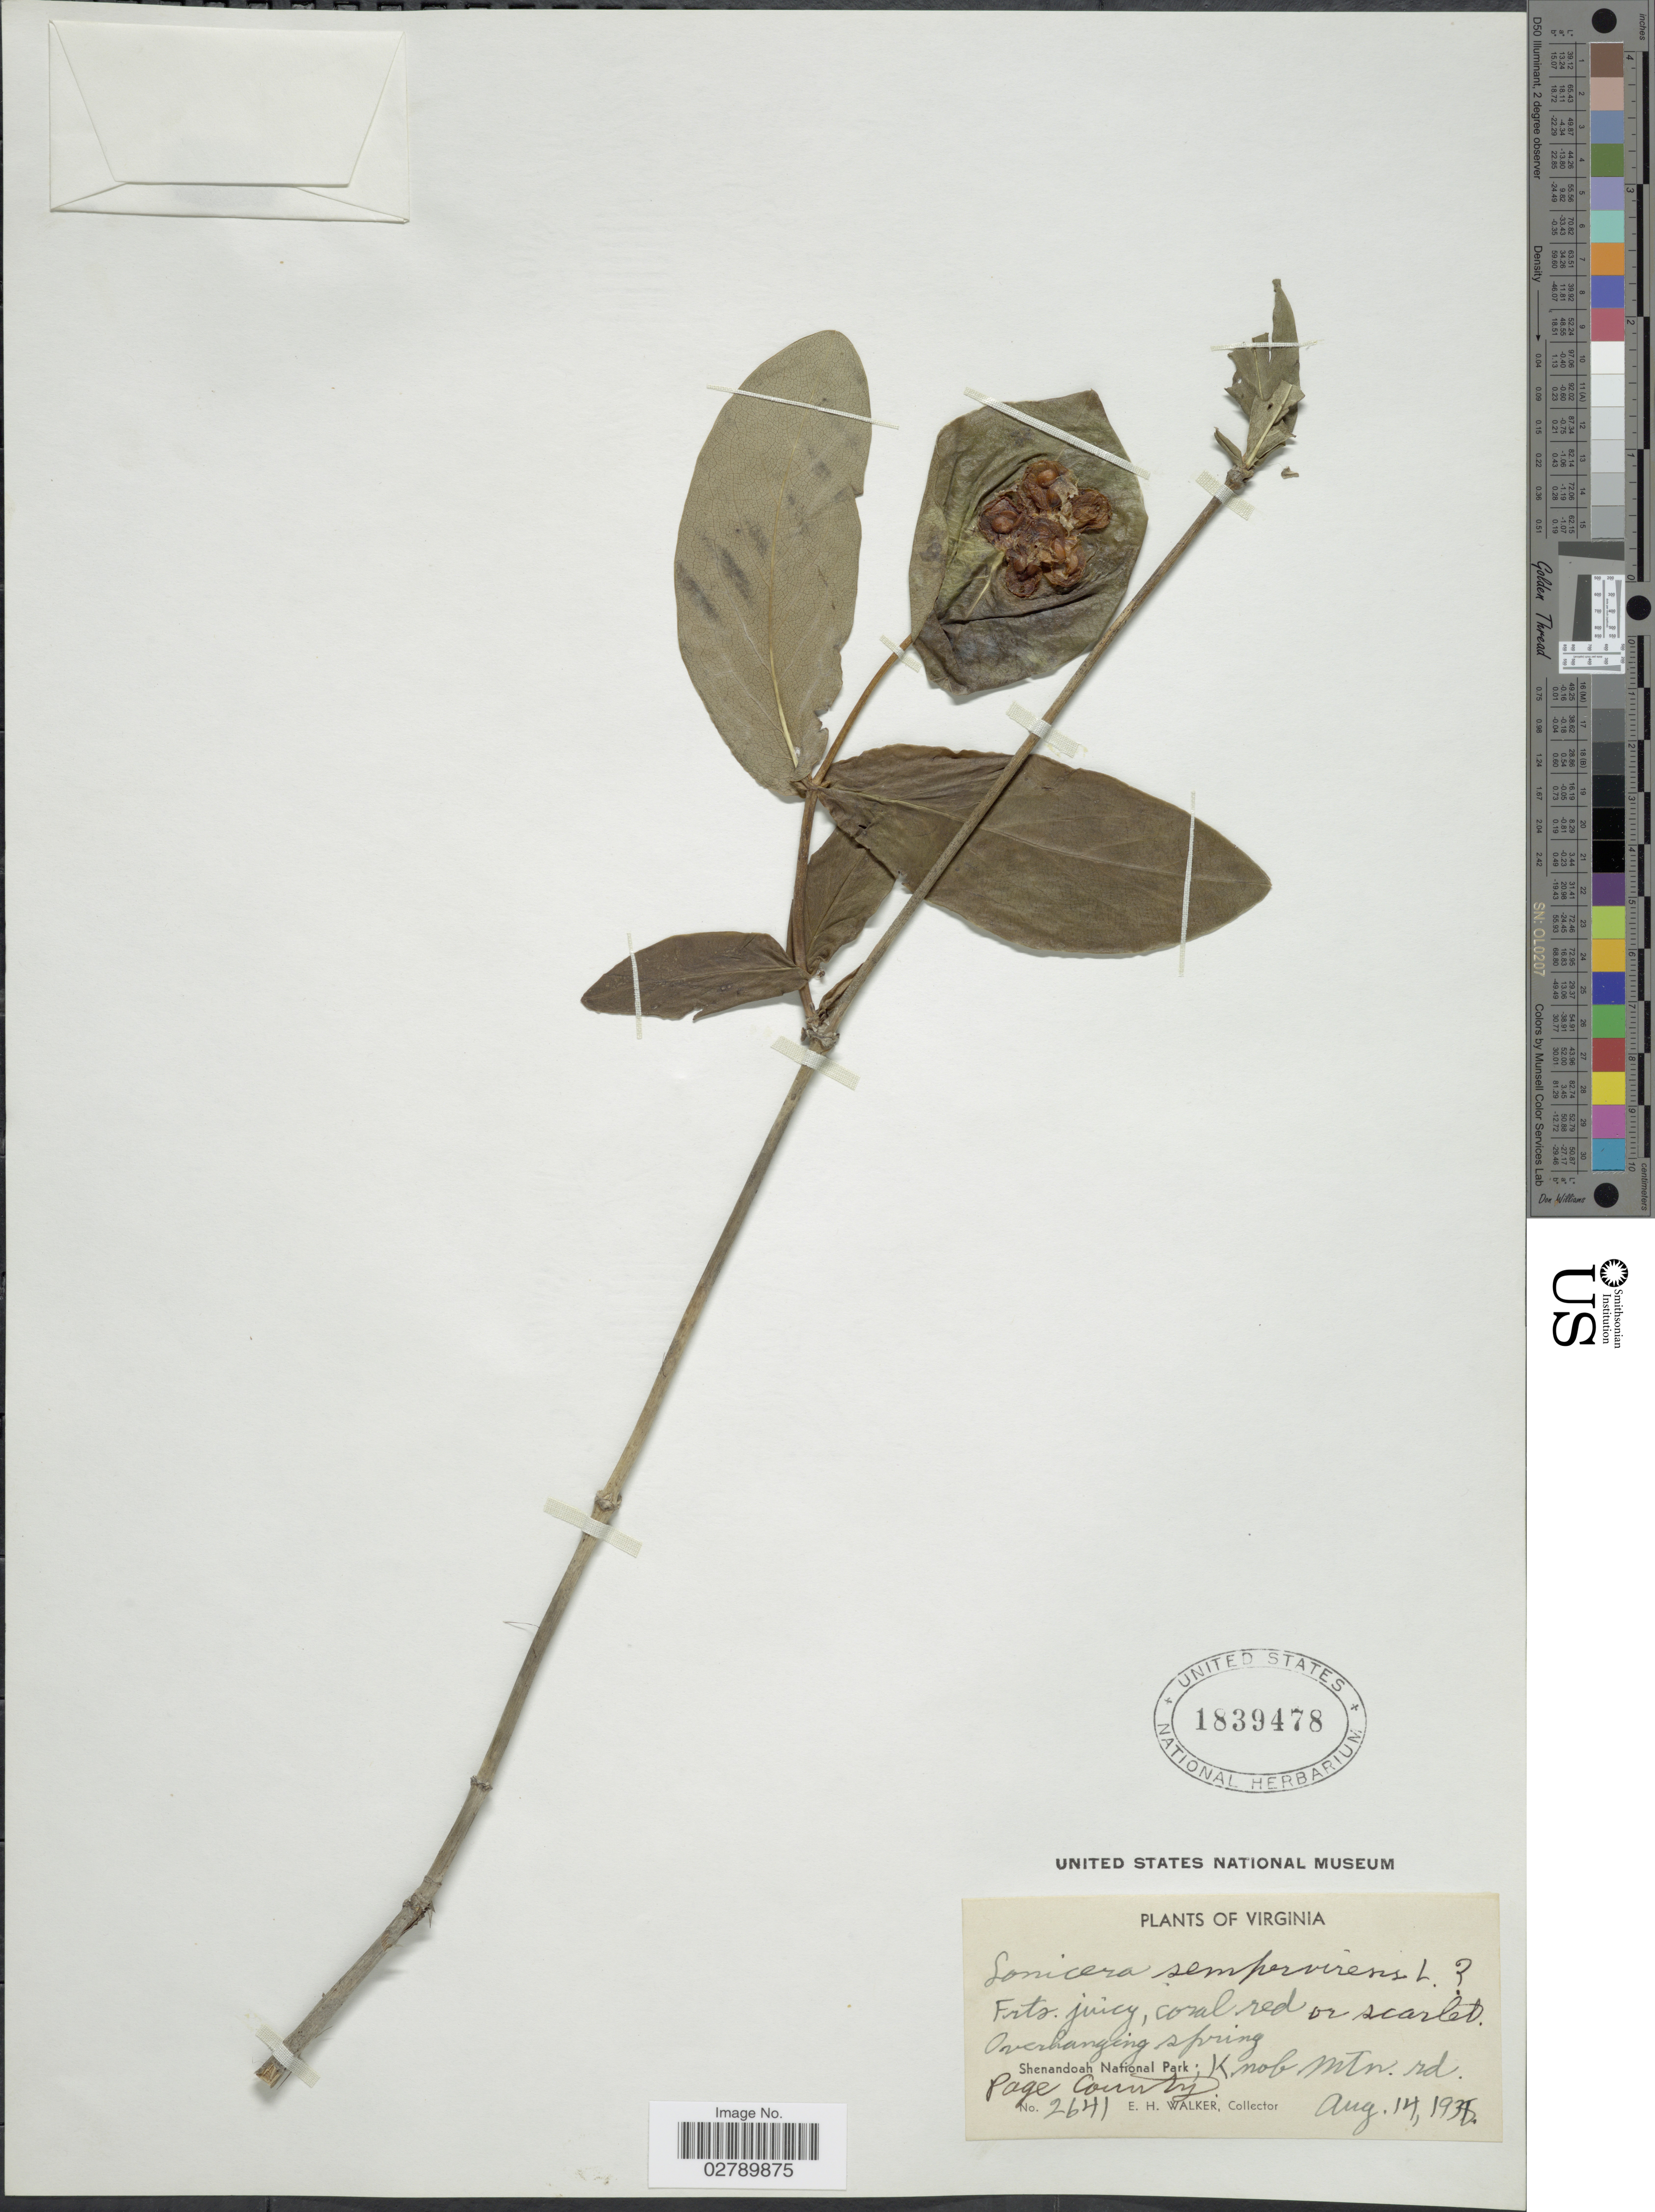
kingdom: Plantae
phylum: Tracheophyta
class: Magnoliopsida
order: Dipsacales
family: Caprifoliaceae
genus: Lonicera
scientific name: Lonicera sempervirens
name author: L.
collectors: E. H. Walker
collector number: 2641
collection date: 1938-08-14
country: United States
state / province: Virginia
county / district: Page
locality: Shenandoah National Park; Knob Mtn. rd. Page County.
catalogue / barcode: US 1839478